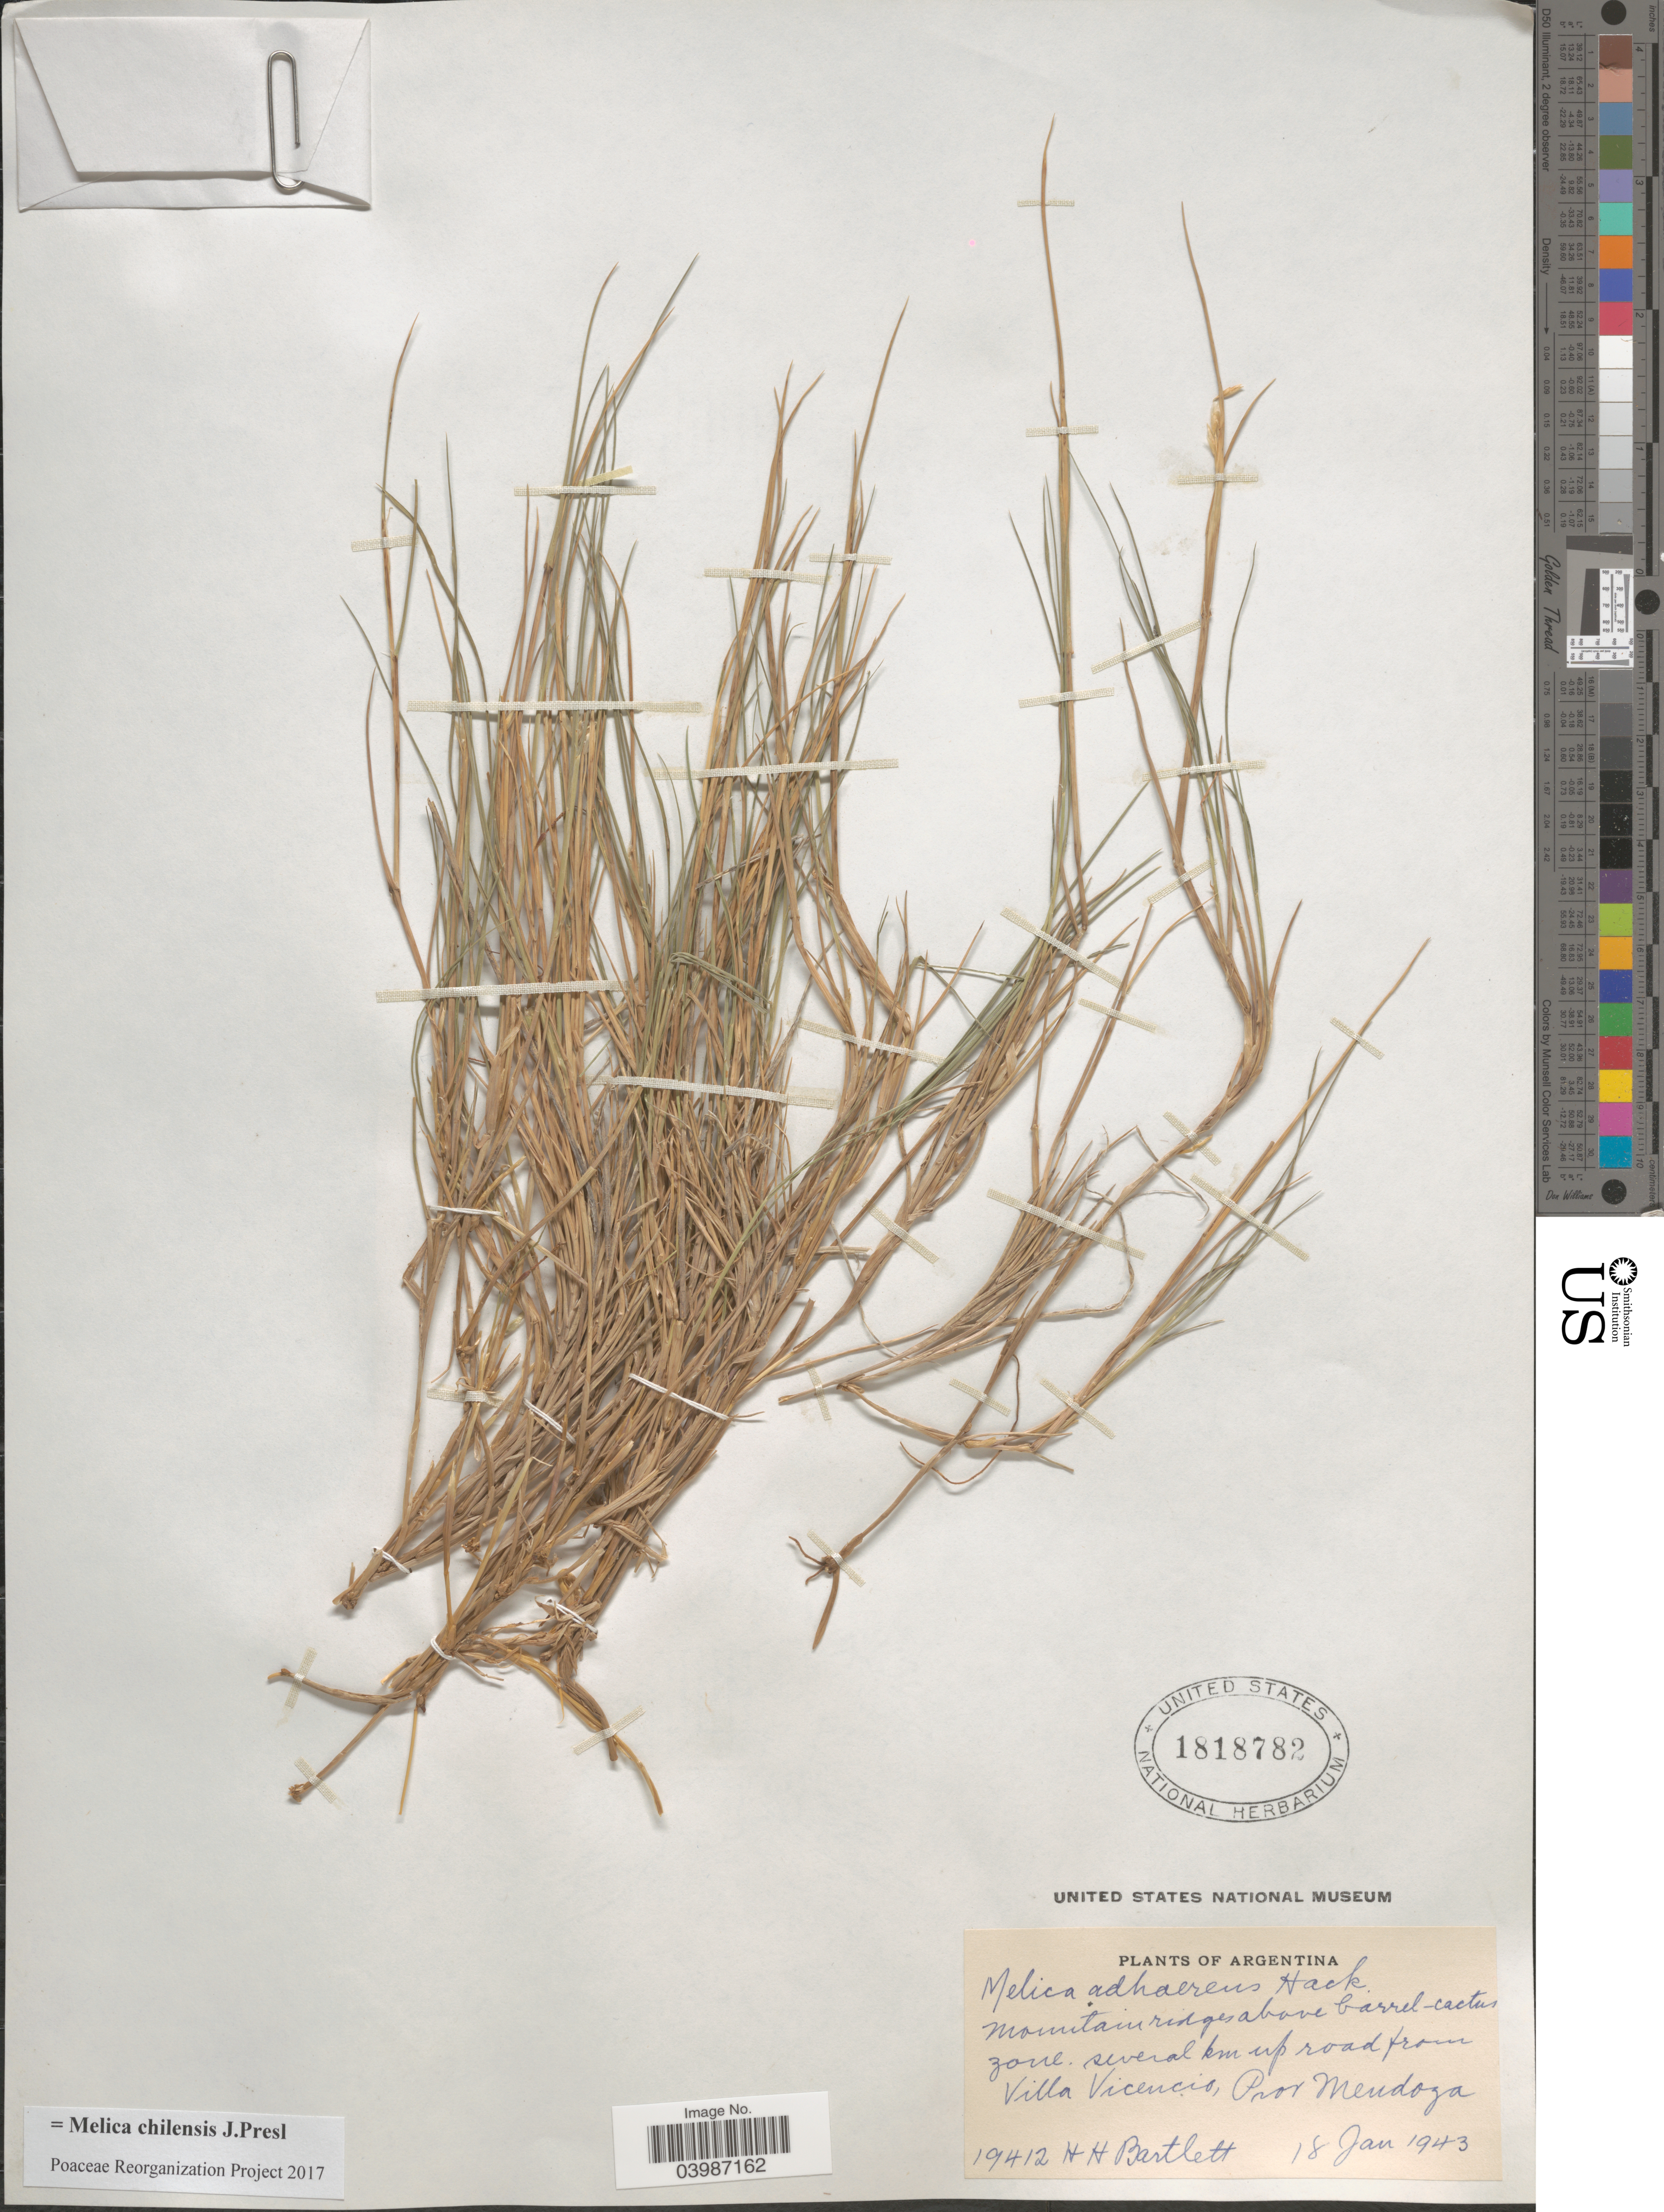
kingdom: Plantae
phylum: Tracheophyta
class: Liliopsida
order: Poales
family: Poaceae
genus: Melica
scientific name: Melica chilensis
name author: J. Presl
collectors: H. H. Bartlett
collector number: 19412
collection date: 1943-01-18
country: Argentina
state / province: Mendoza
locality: Mountain ridges above barrel-cactus zone, several km up road from Villa Vicencio.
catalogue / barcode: US 1818782